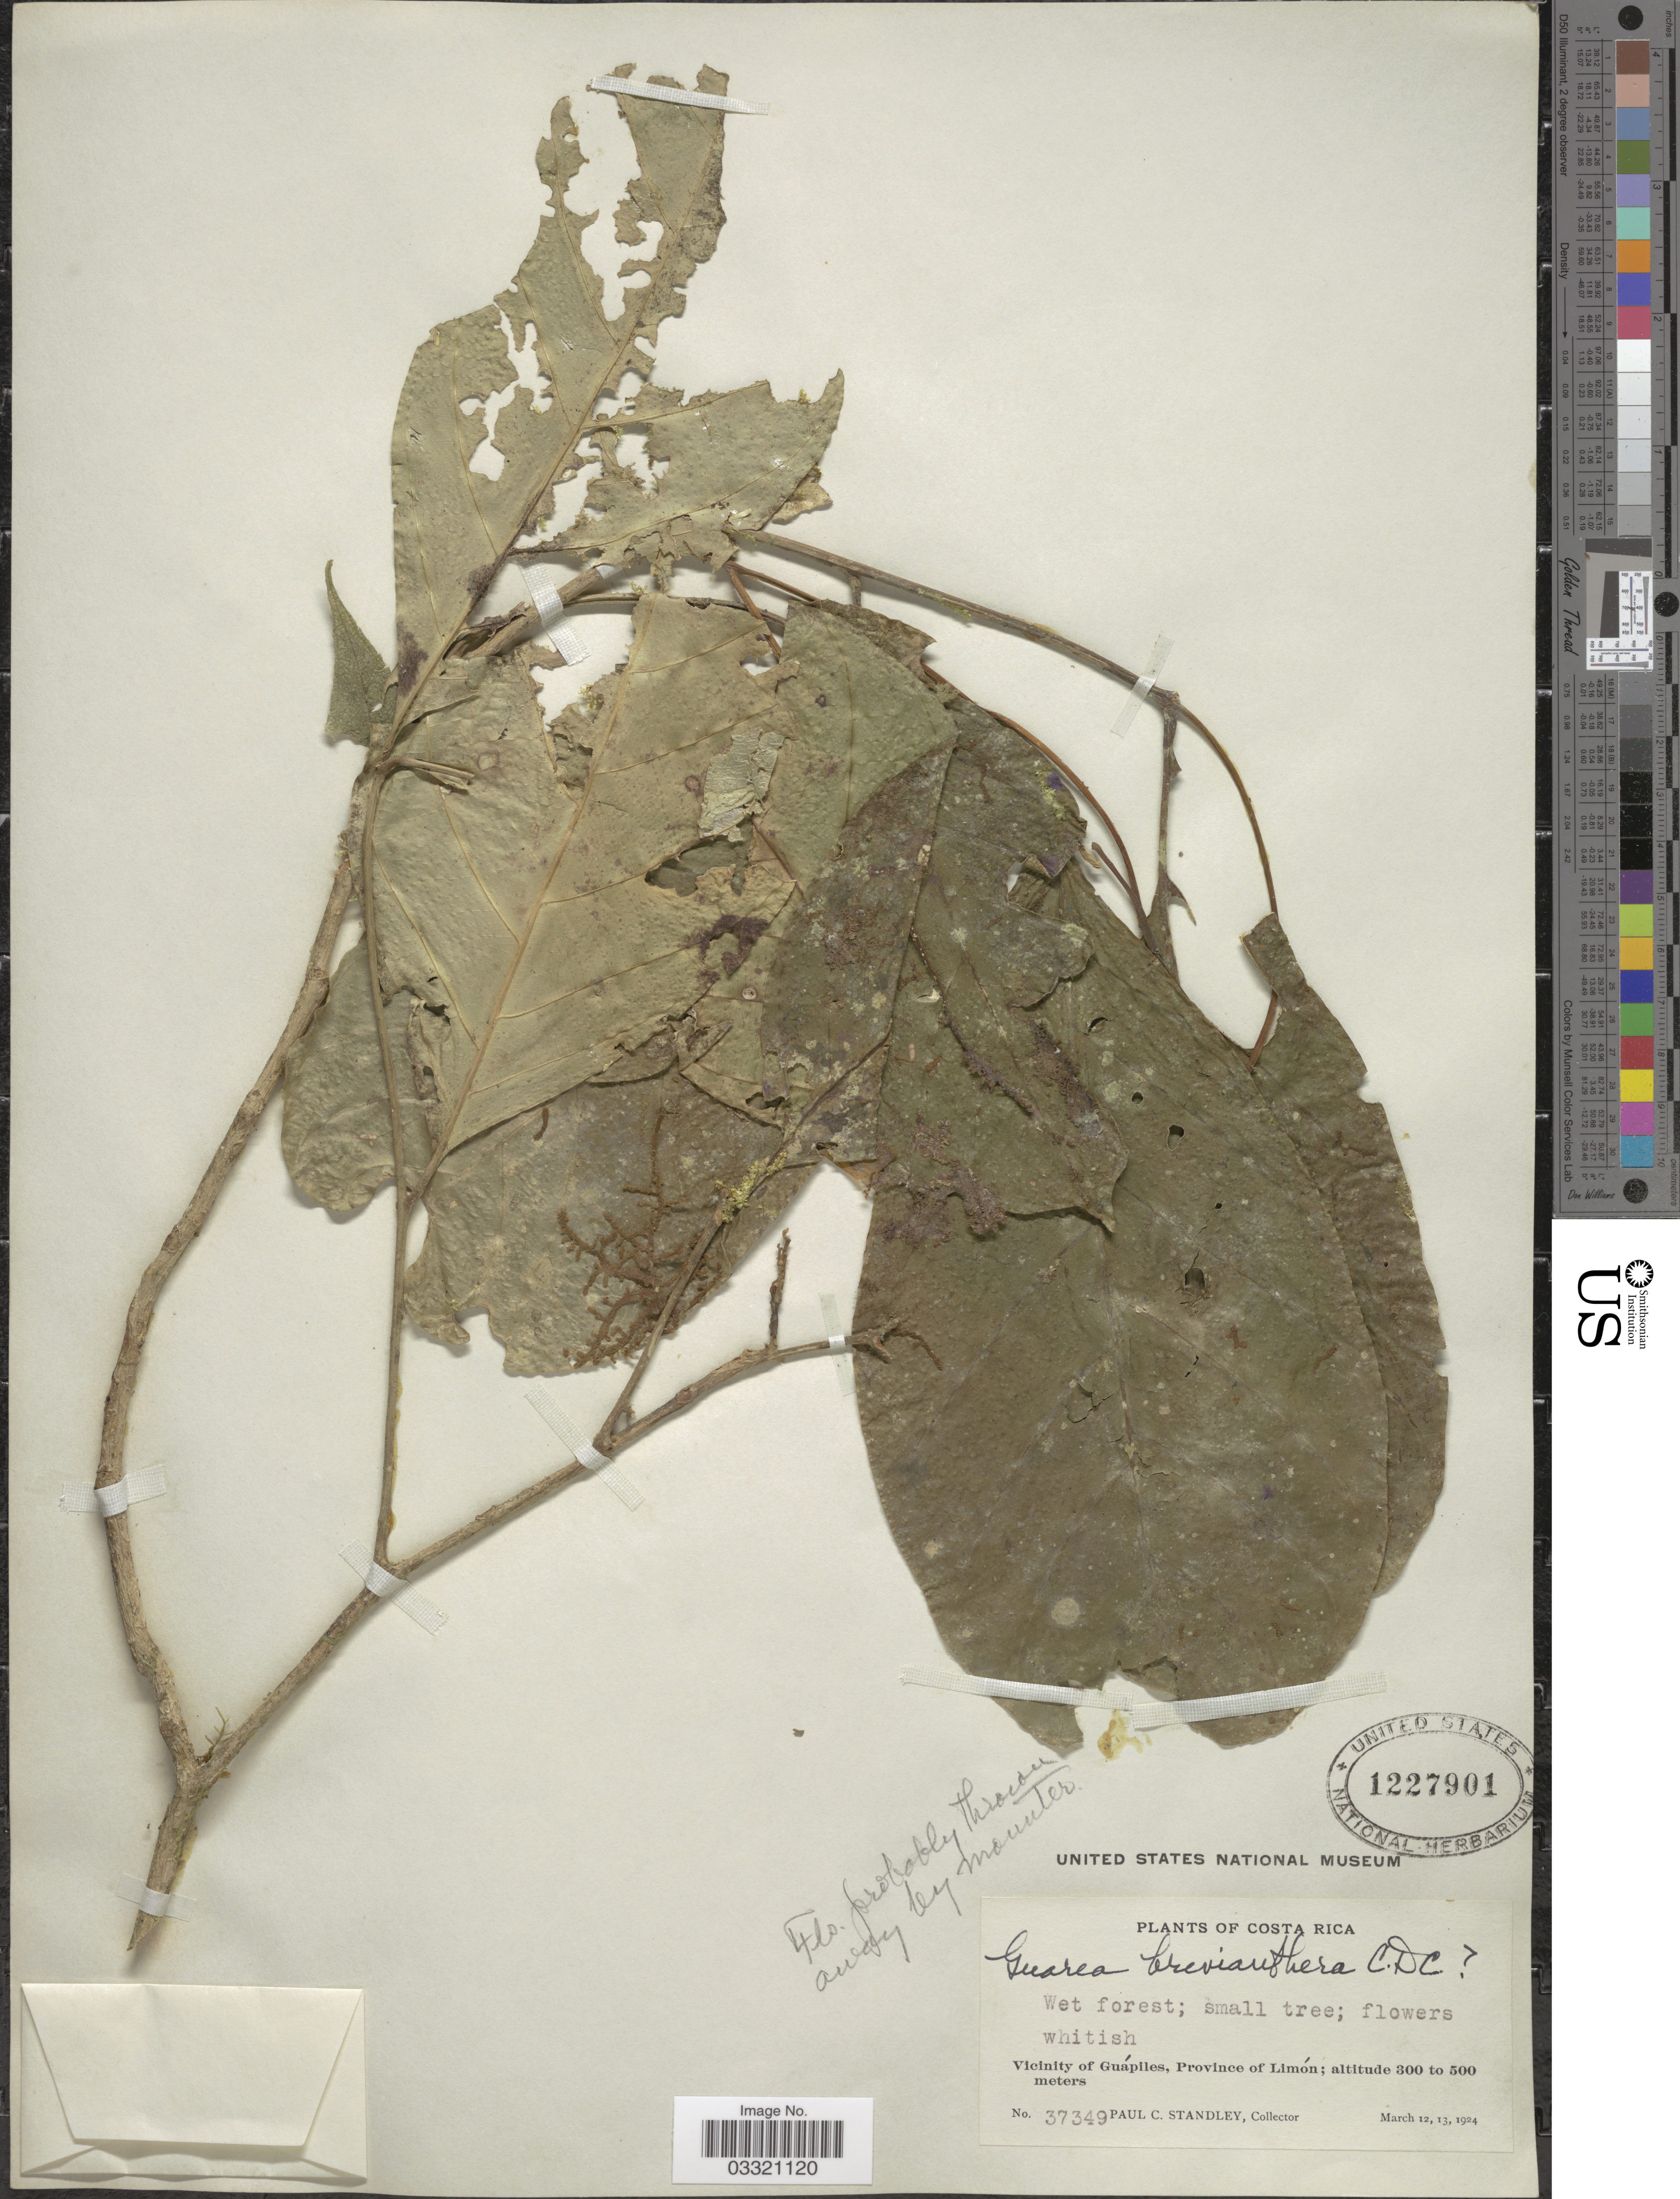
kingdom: Plantae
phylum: Tracheophyta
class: Magnoliopsida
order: Sapindales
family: Meliaceae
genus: Guarea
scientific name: Guarea brevianthera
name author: C. DC.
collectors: P. C. Standley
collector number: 37349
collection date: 1924-03-12/1924-03-13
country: Costa Rica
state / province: Limón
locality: Vicinity of Guápiles.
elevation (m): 300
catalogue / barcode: US 1227901